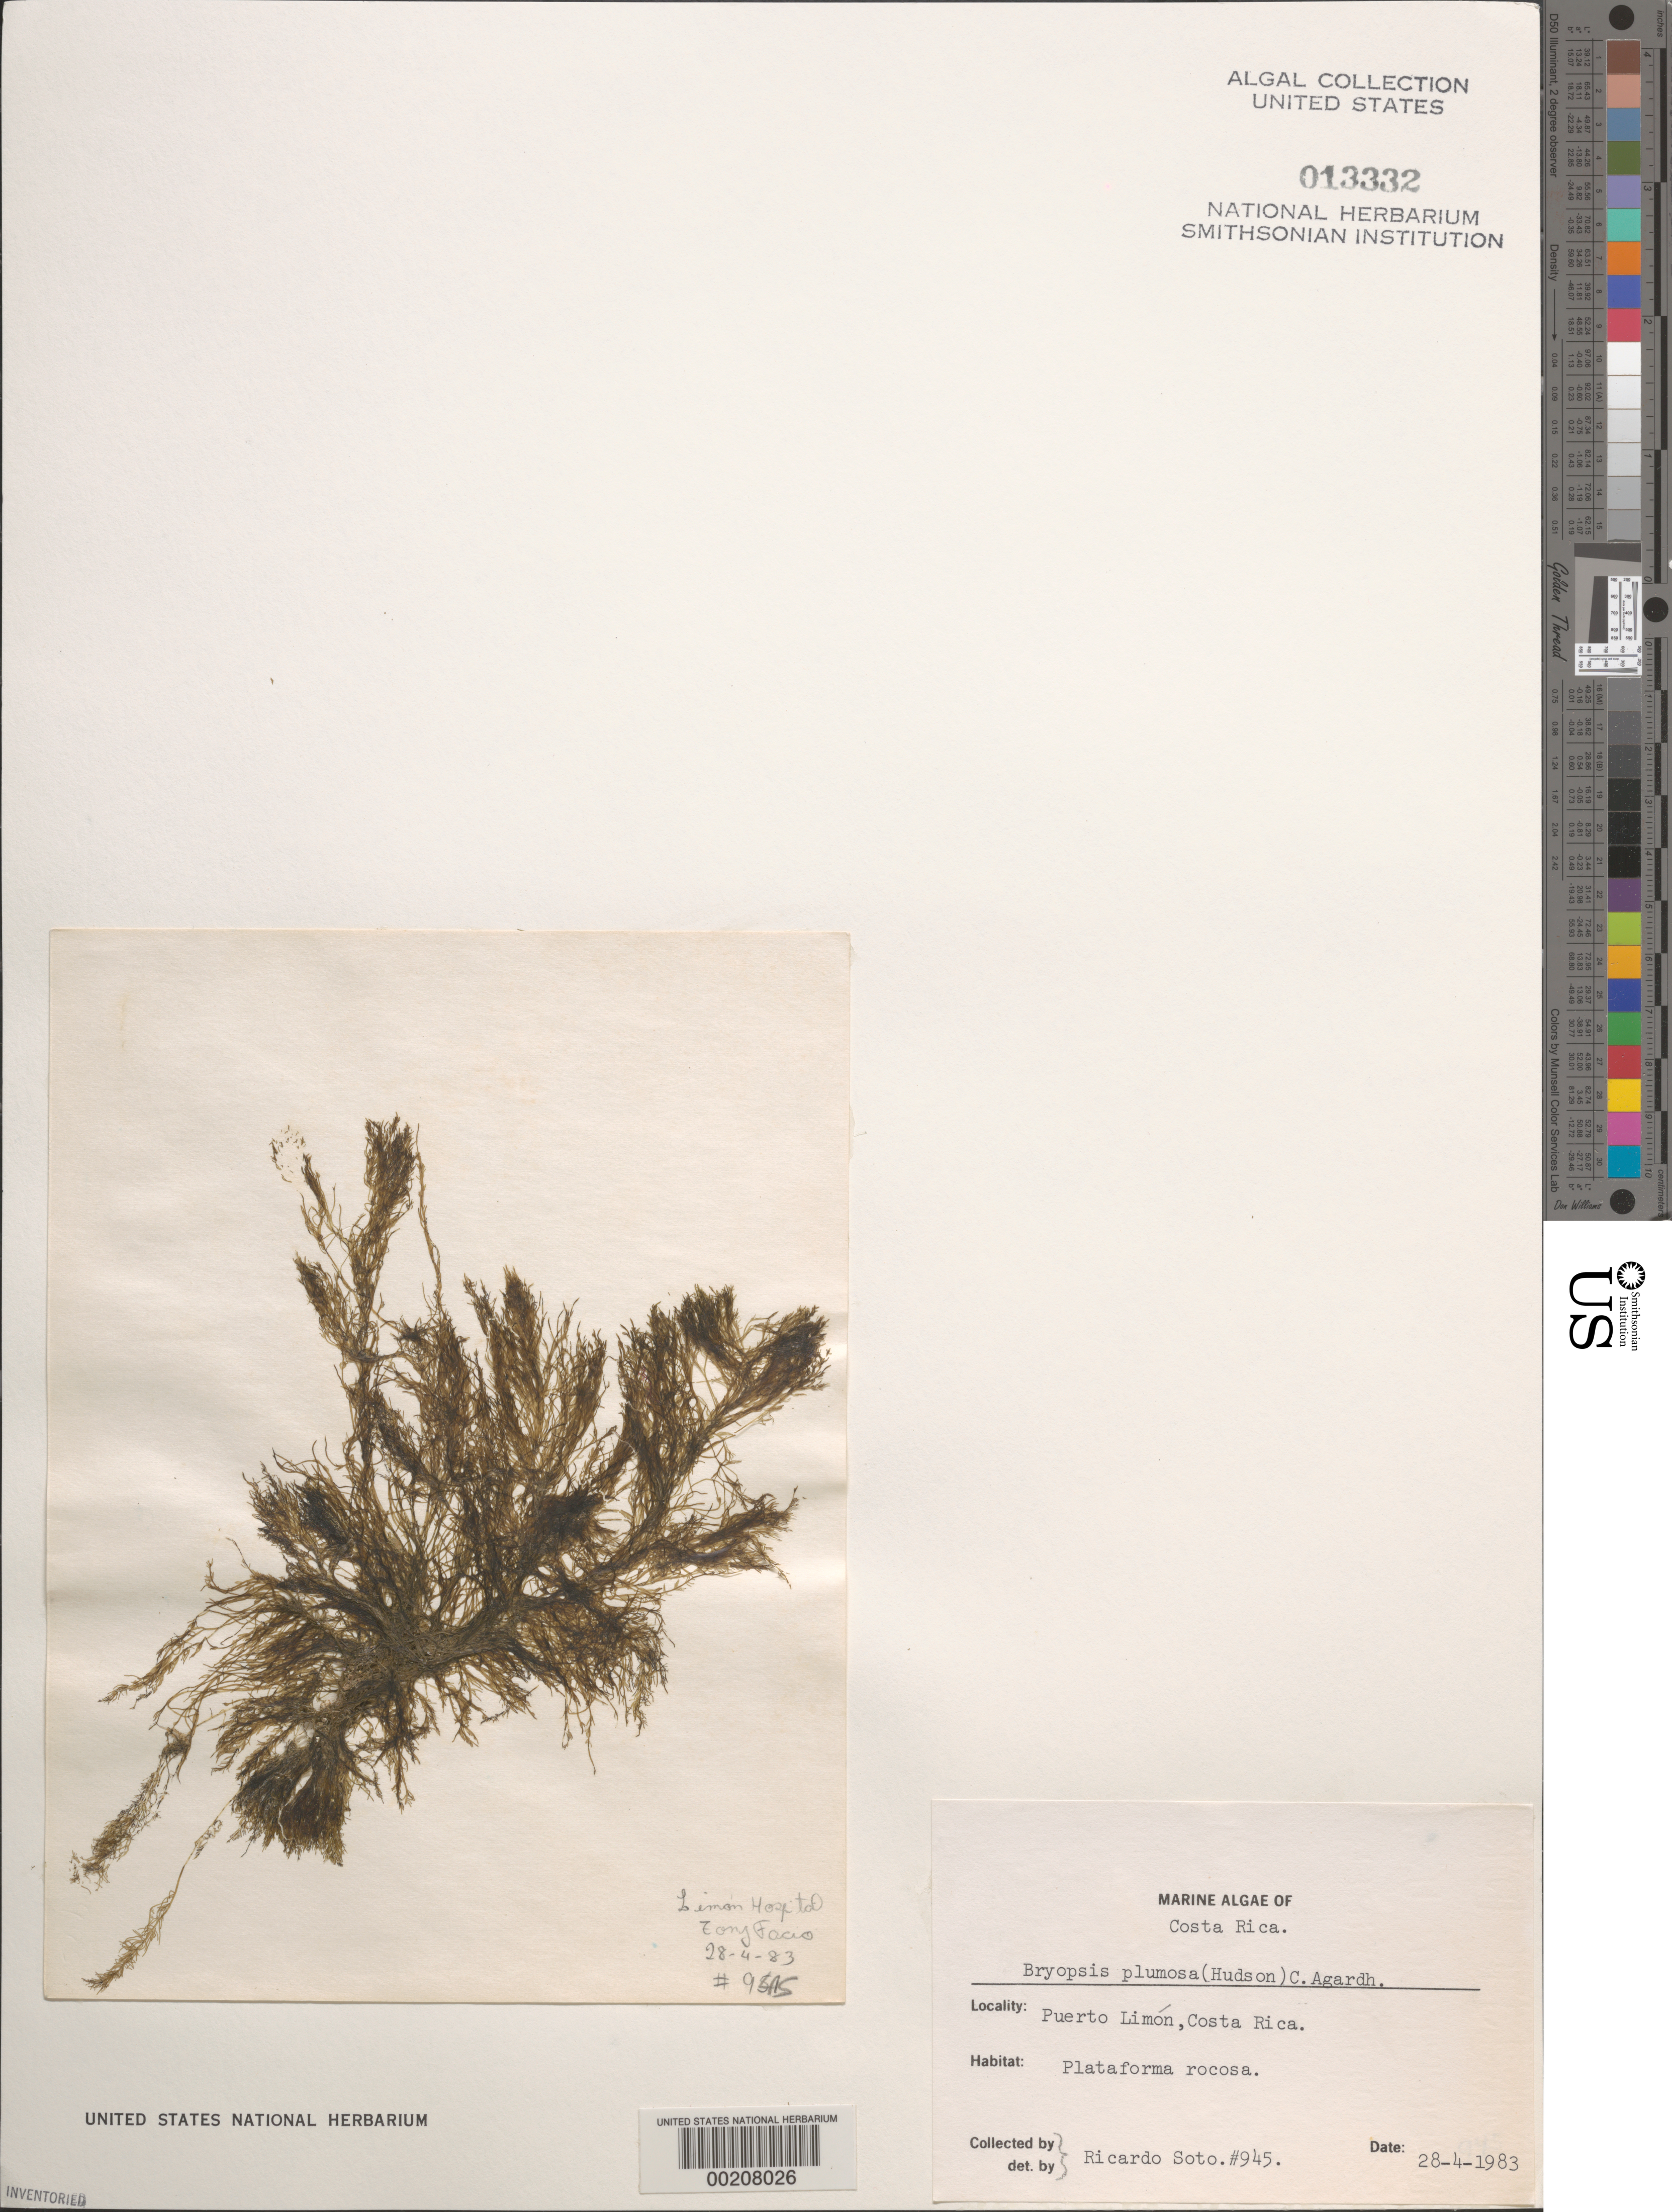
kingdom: Plantae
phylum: Chlorophyta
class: Ulvophyceae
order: Bryopsidales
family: Bryopsidaceae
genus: Bryopsis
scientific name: Bryopsis plumosa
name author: (Huds.) C. Agardh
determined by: Soto, R.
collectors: R. Soto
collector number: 945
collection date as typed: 28 Apr 1983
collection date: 1983-04-28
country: Costa Rica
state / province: Limón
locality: Puerto limon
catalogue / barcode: US 13332